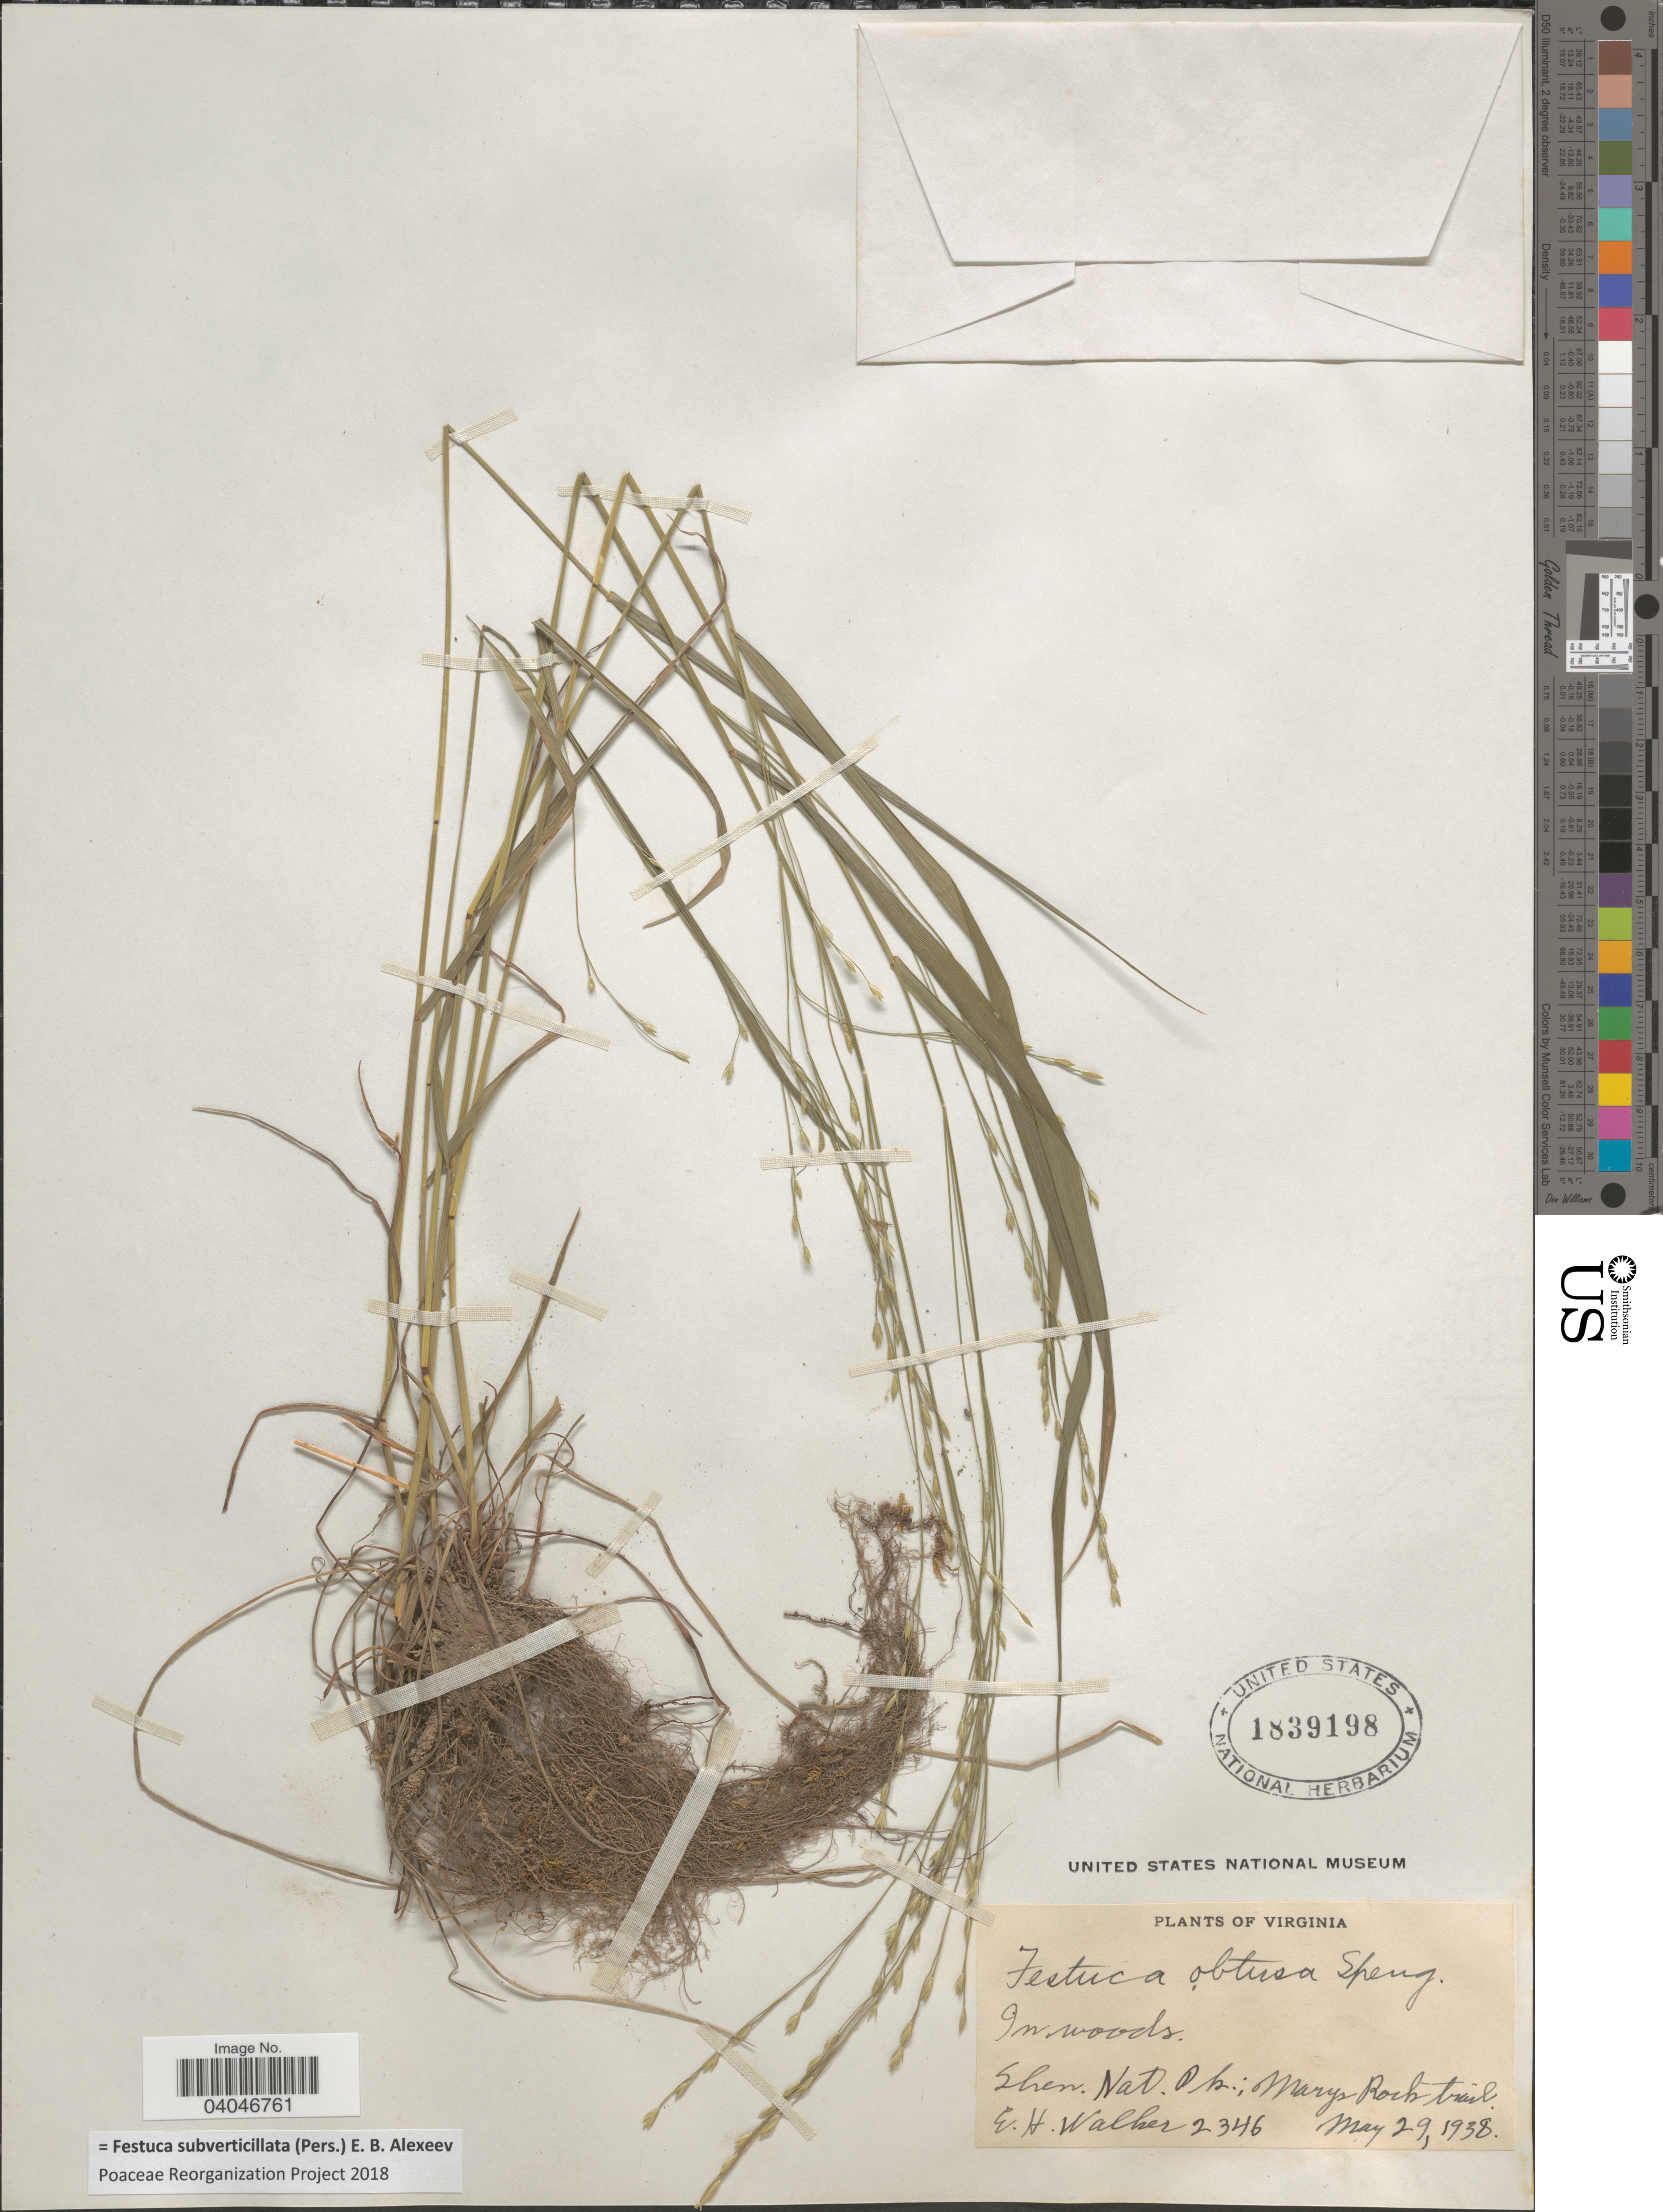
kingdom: Plantae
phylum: Tracheophyta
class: Liliopsida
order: Poales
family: Poaceae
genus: Festuca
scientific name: Festuca subverticillata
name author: (Pers.) E.B. Alexeev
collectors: E. H. Walker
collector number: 2346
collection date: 1938-05-29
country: United States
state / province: Virginia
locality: Shen. Nat. Pk.; Marys Rock Trail.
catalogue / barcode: US 1839198